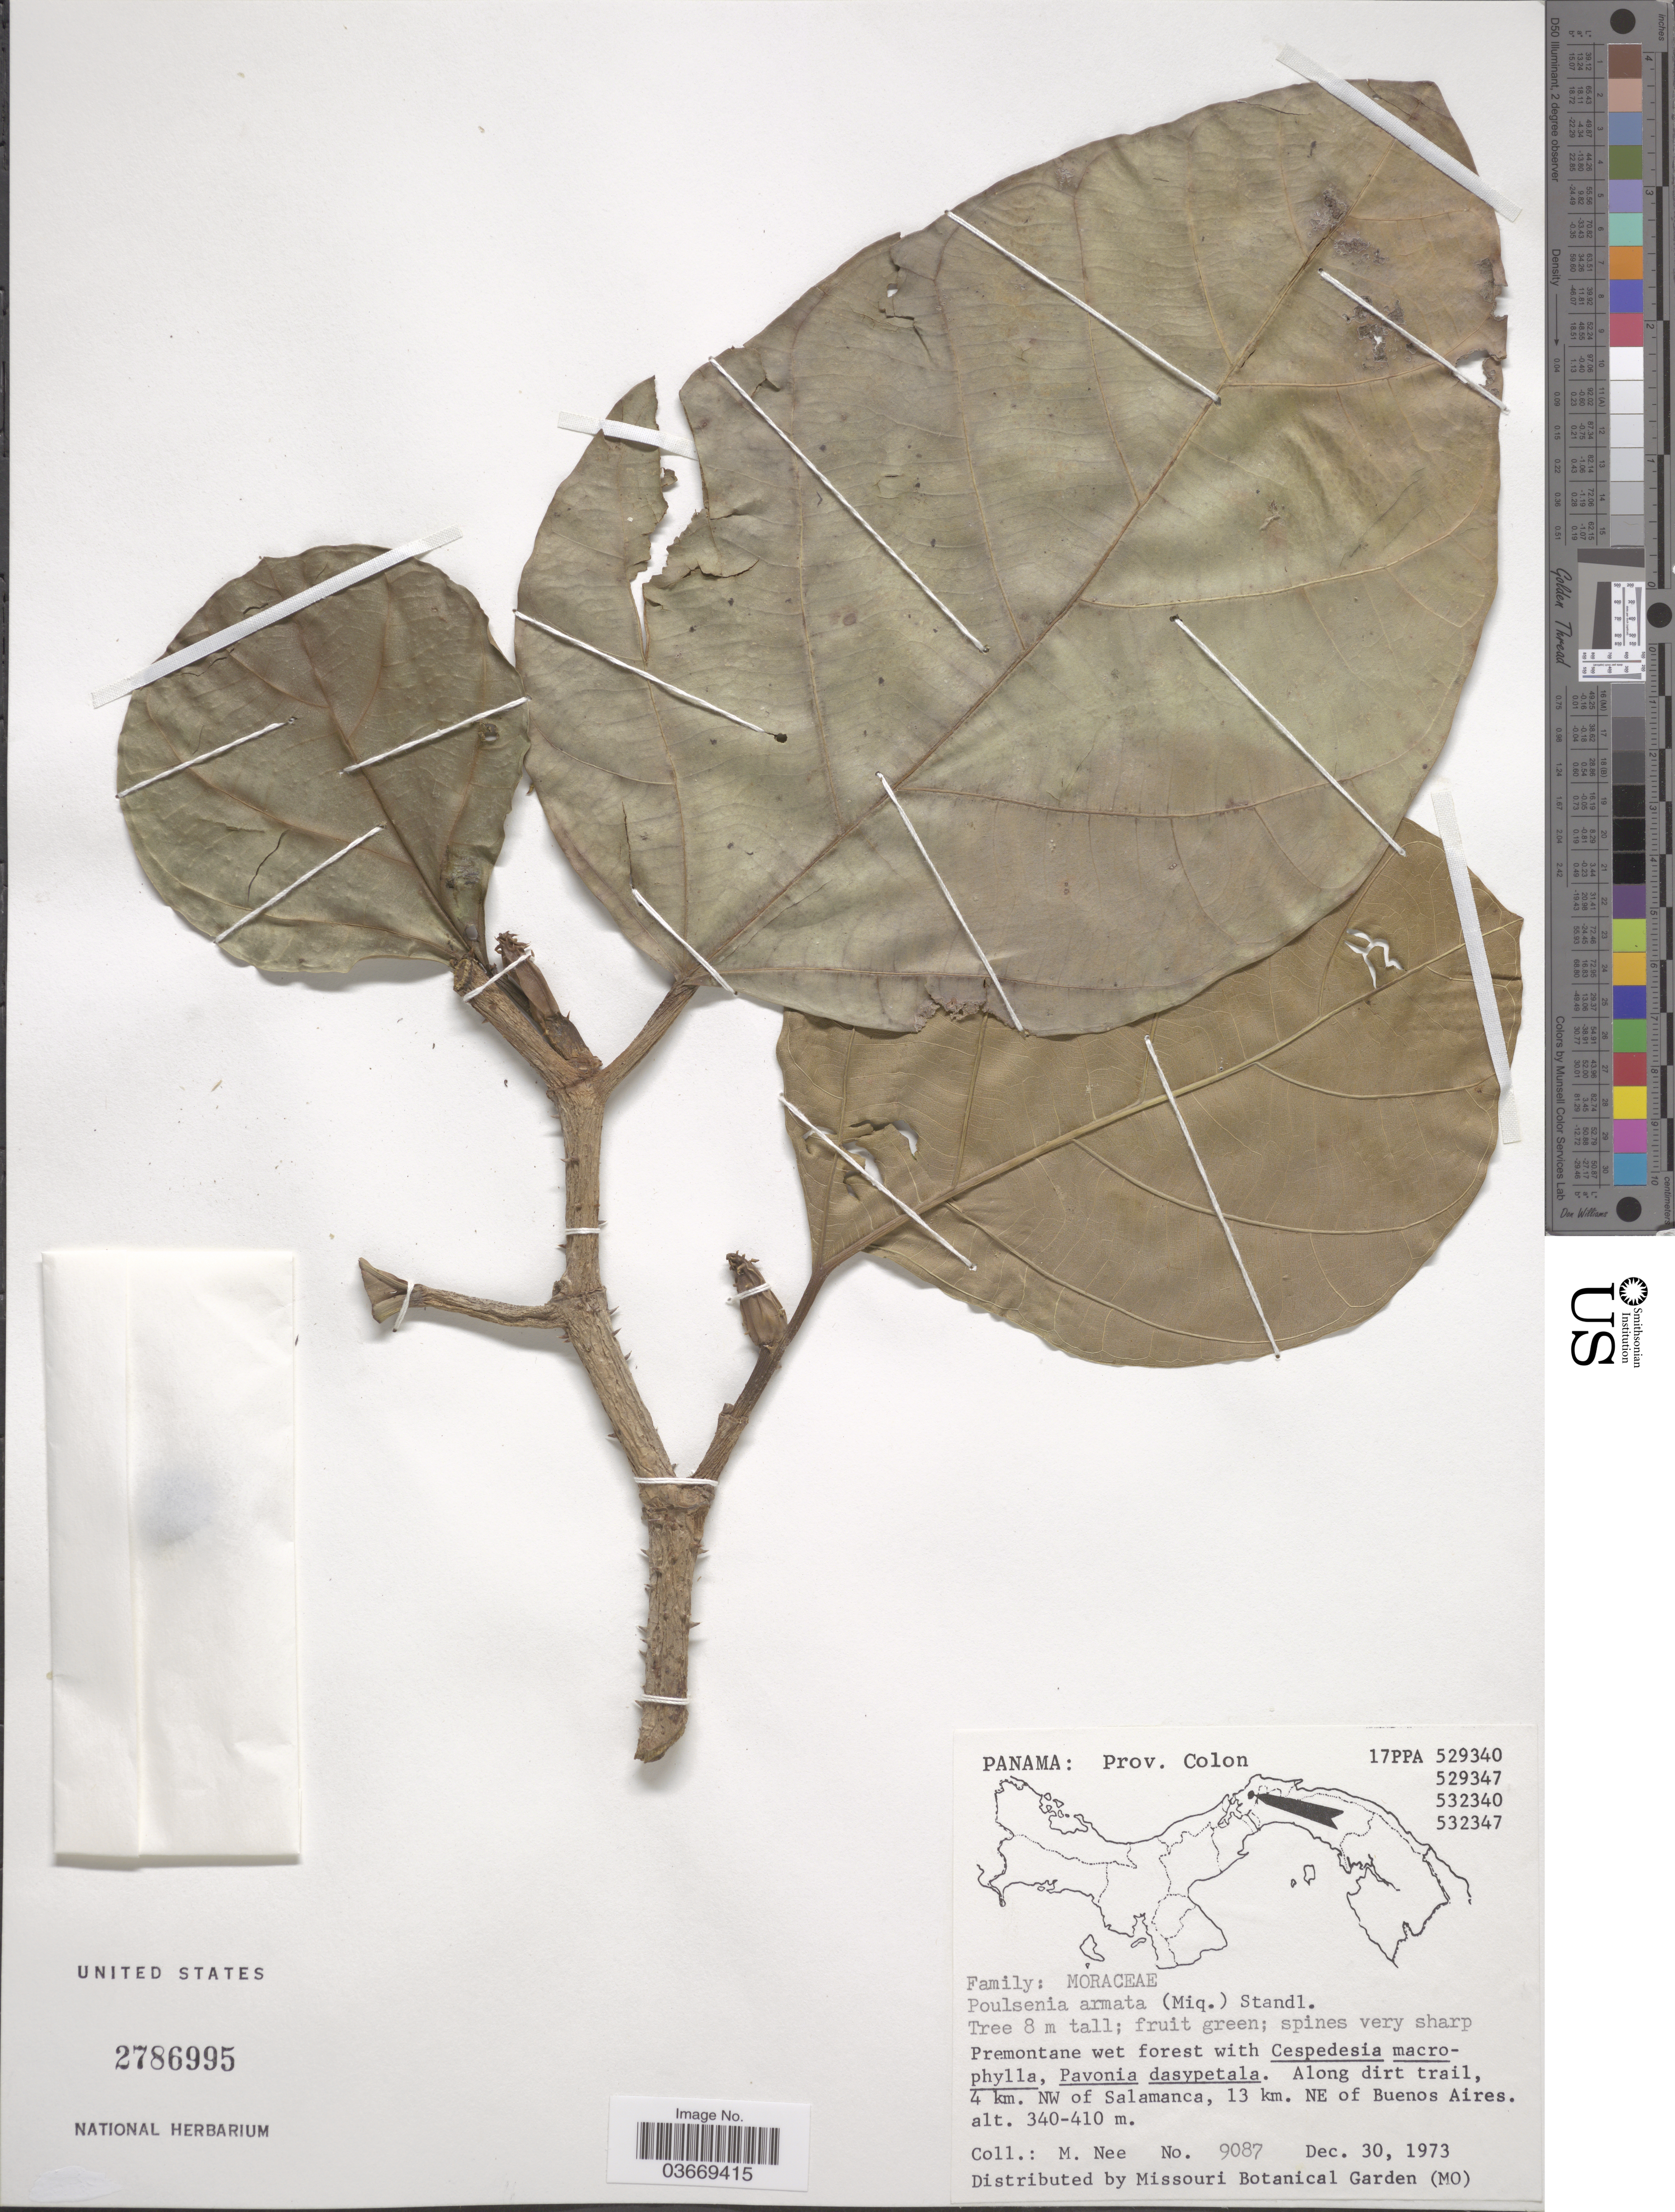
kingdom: Plantae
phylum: Tracheophyta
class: Magnoliopsida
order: Rosales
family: Moraceae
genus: Poulsenia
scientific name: Poulsenia armata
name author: (Miq.) Standl.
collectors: M. Nee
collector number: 9087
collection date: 1973-12-30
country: Panama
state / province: Colón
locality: Along dirt trail, 4 km. NW of Salamanca, 13 km. NE of Buenos Aires.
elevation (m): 340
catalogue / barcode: US 2786995